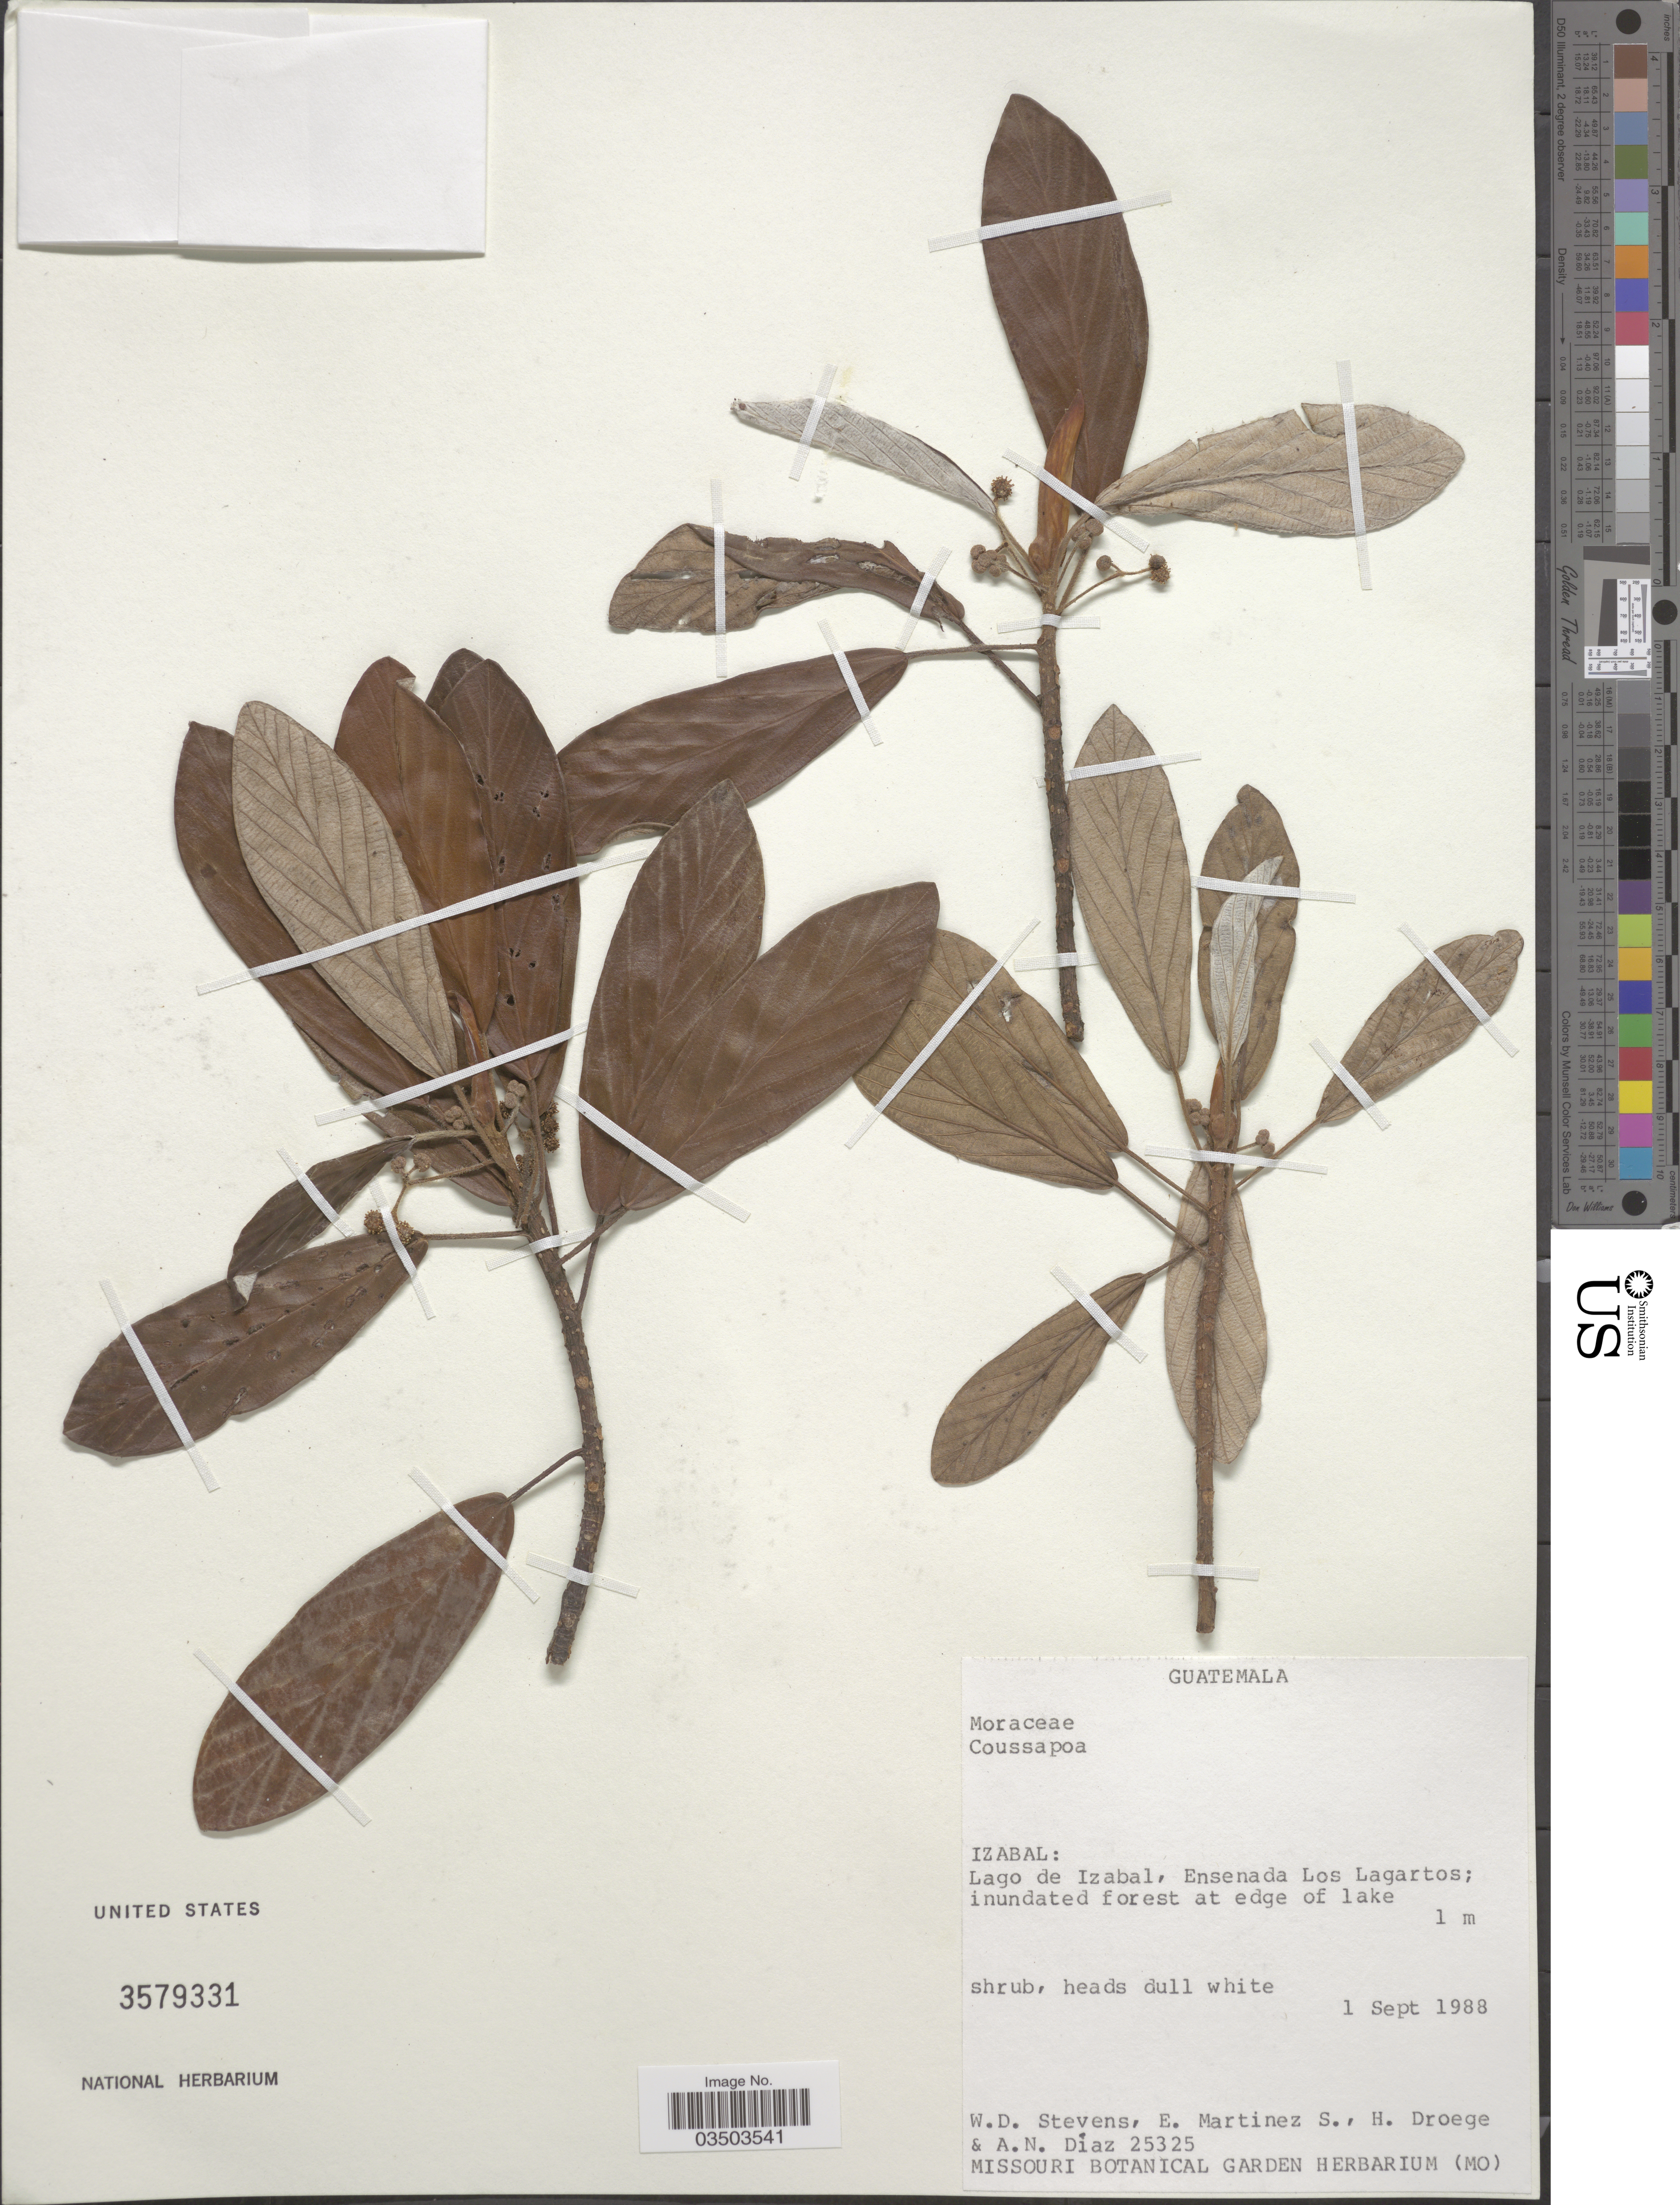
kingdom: Plantae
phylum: Tracheophyta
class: Magnoliopsida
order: Rosales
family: Urticaceae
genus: Coussapoa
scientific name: Coussapoa sp.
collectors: W. D. Stevens, E. M. Martínez S., H. Droege & A. Diaz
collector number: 25325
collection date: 1988-09-01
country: Guatemala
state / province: Izabal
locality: Lago de Izabal, Ensenada Los Lagartos.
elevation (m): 1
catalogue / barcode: US 3579331